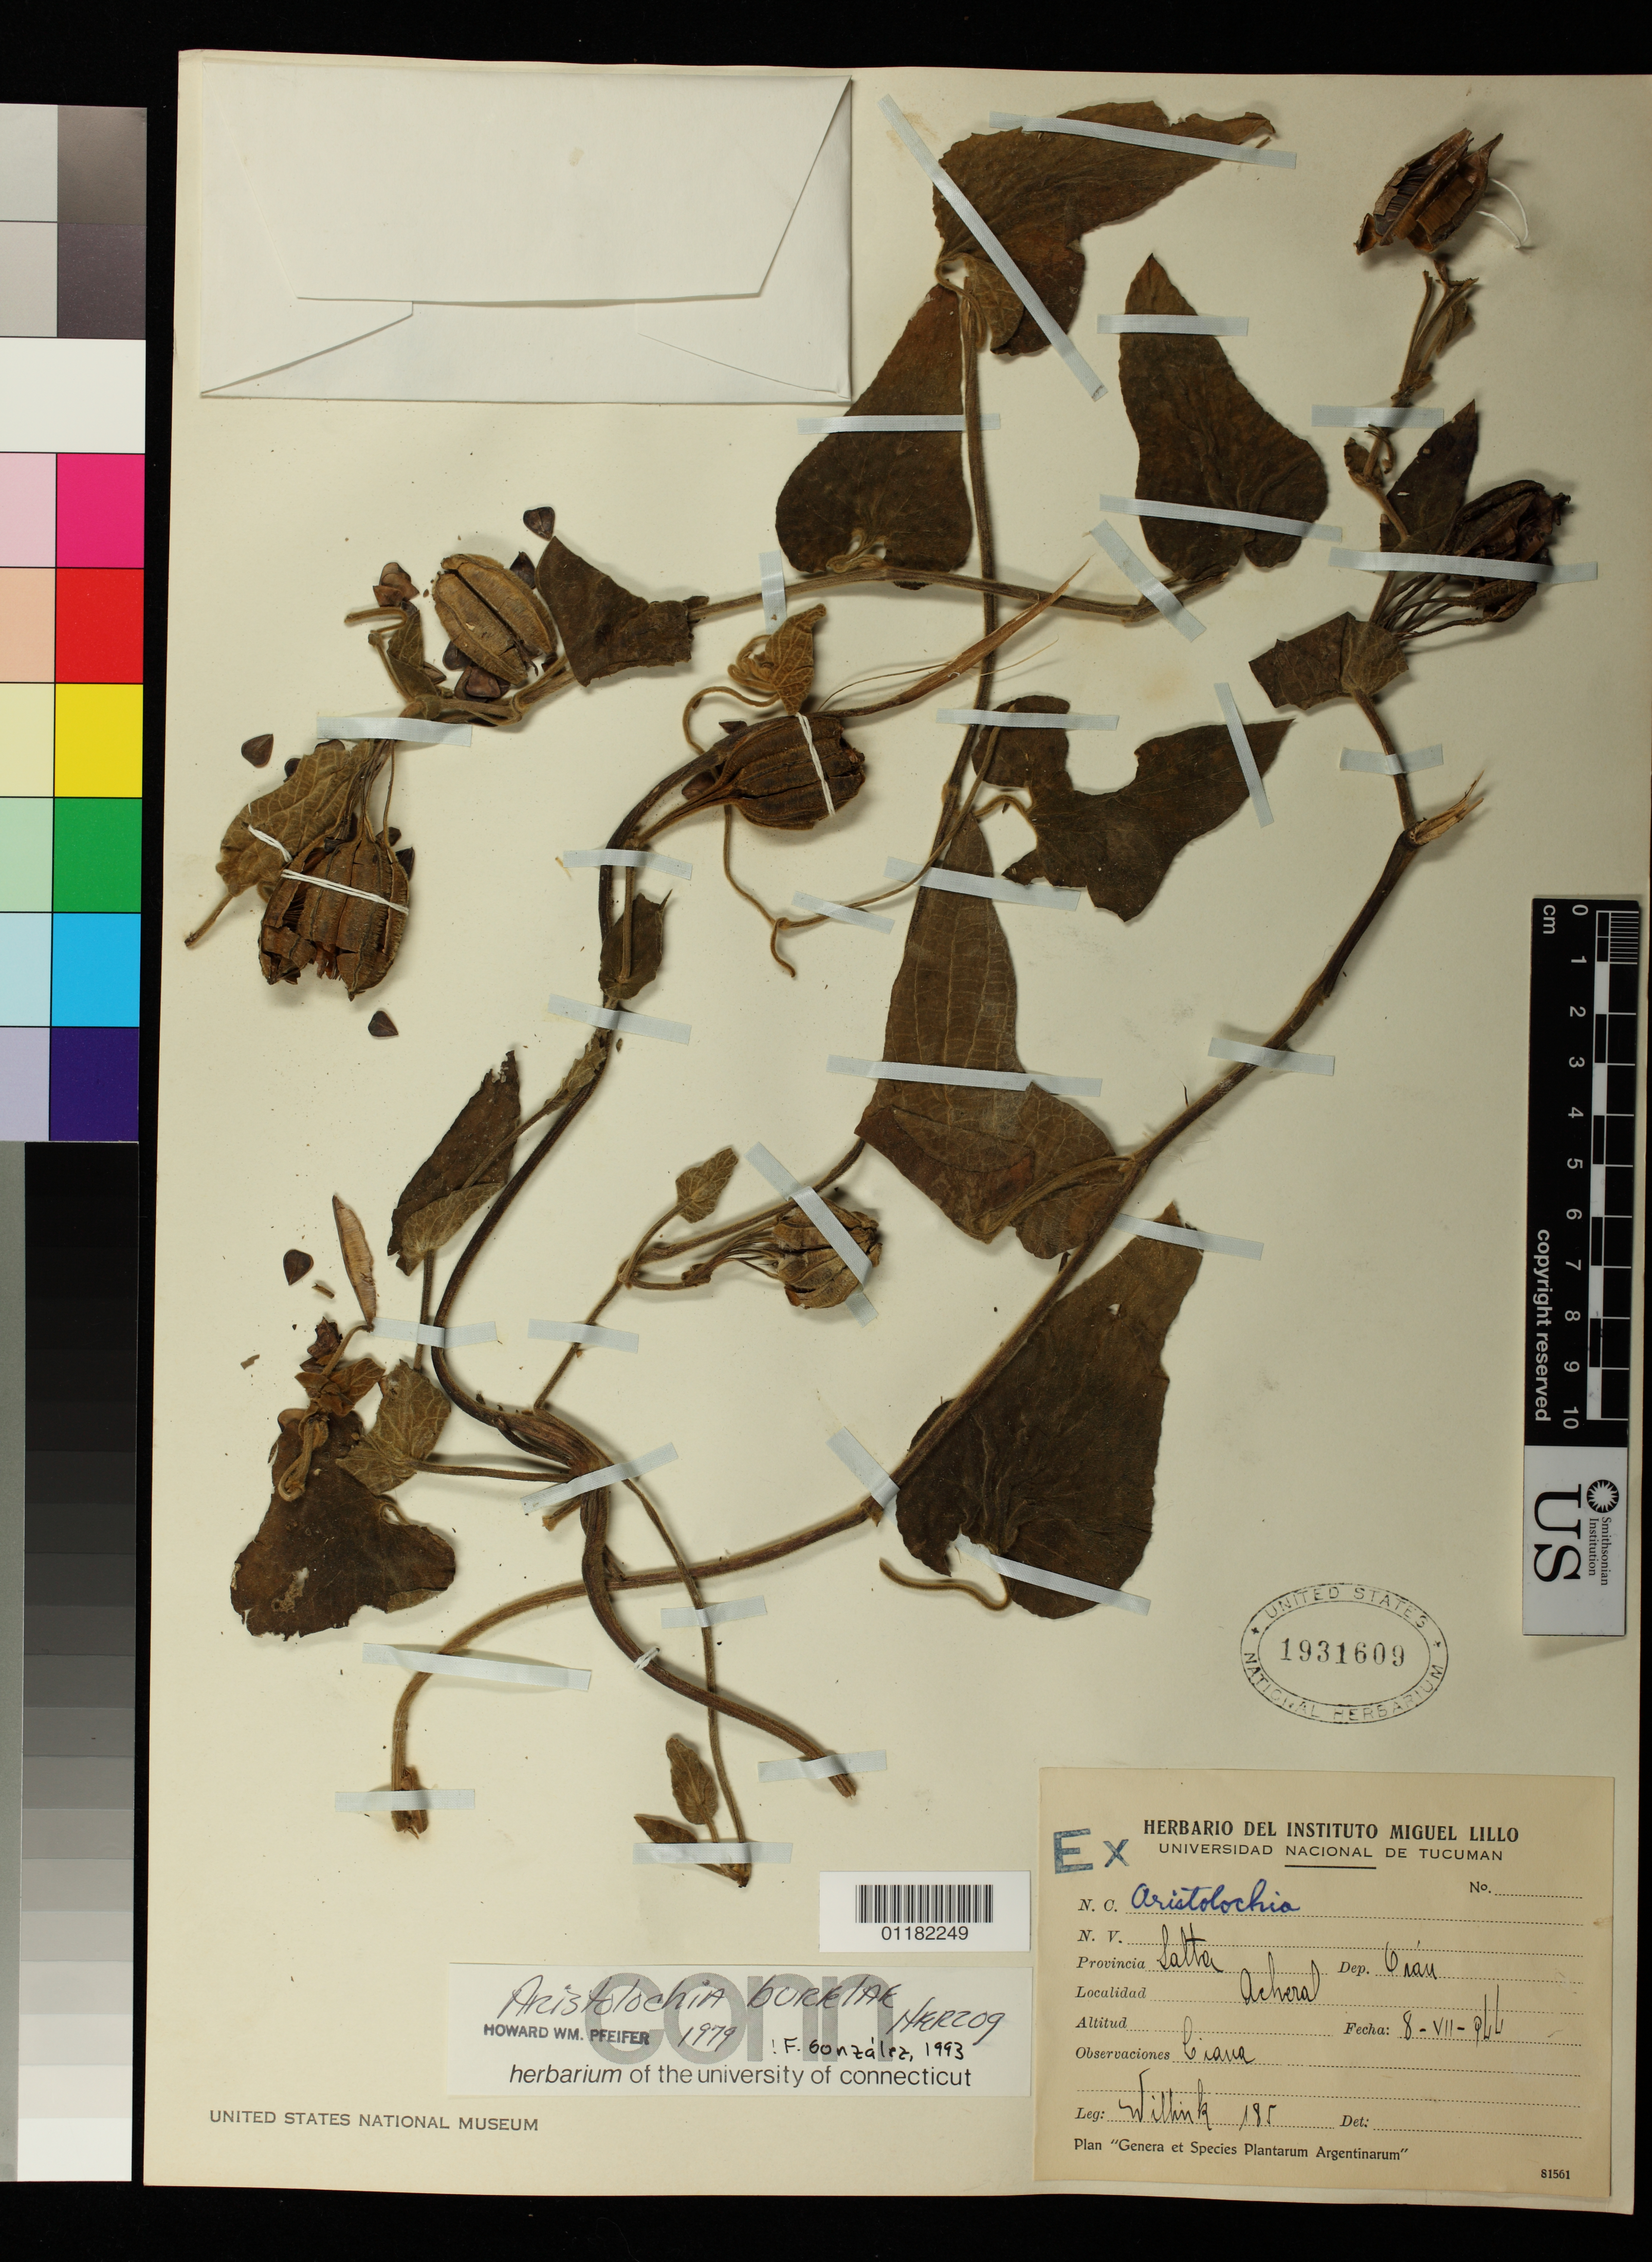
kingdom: Plantae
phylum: Tracheophyta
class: Magnoliopsida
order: Piperales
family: Aristolochiaceae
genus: Aristolochia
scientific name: Aristolochia burelae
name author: Herzog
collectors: A.Willink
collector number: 185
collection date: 1966-07-08 or 1966-08-07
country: Argentina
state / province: Salta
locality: Acheral, Dep. Oran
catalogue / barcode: US 1931609